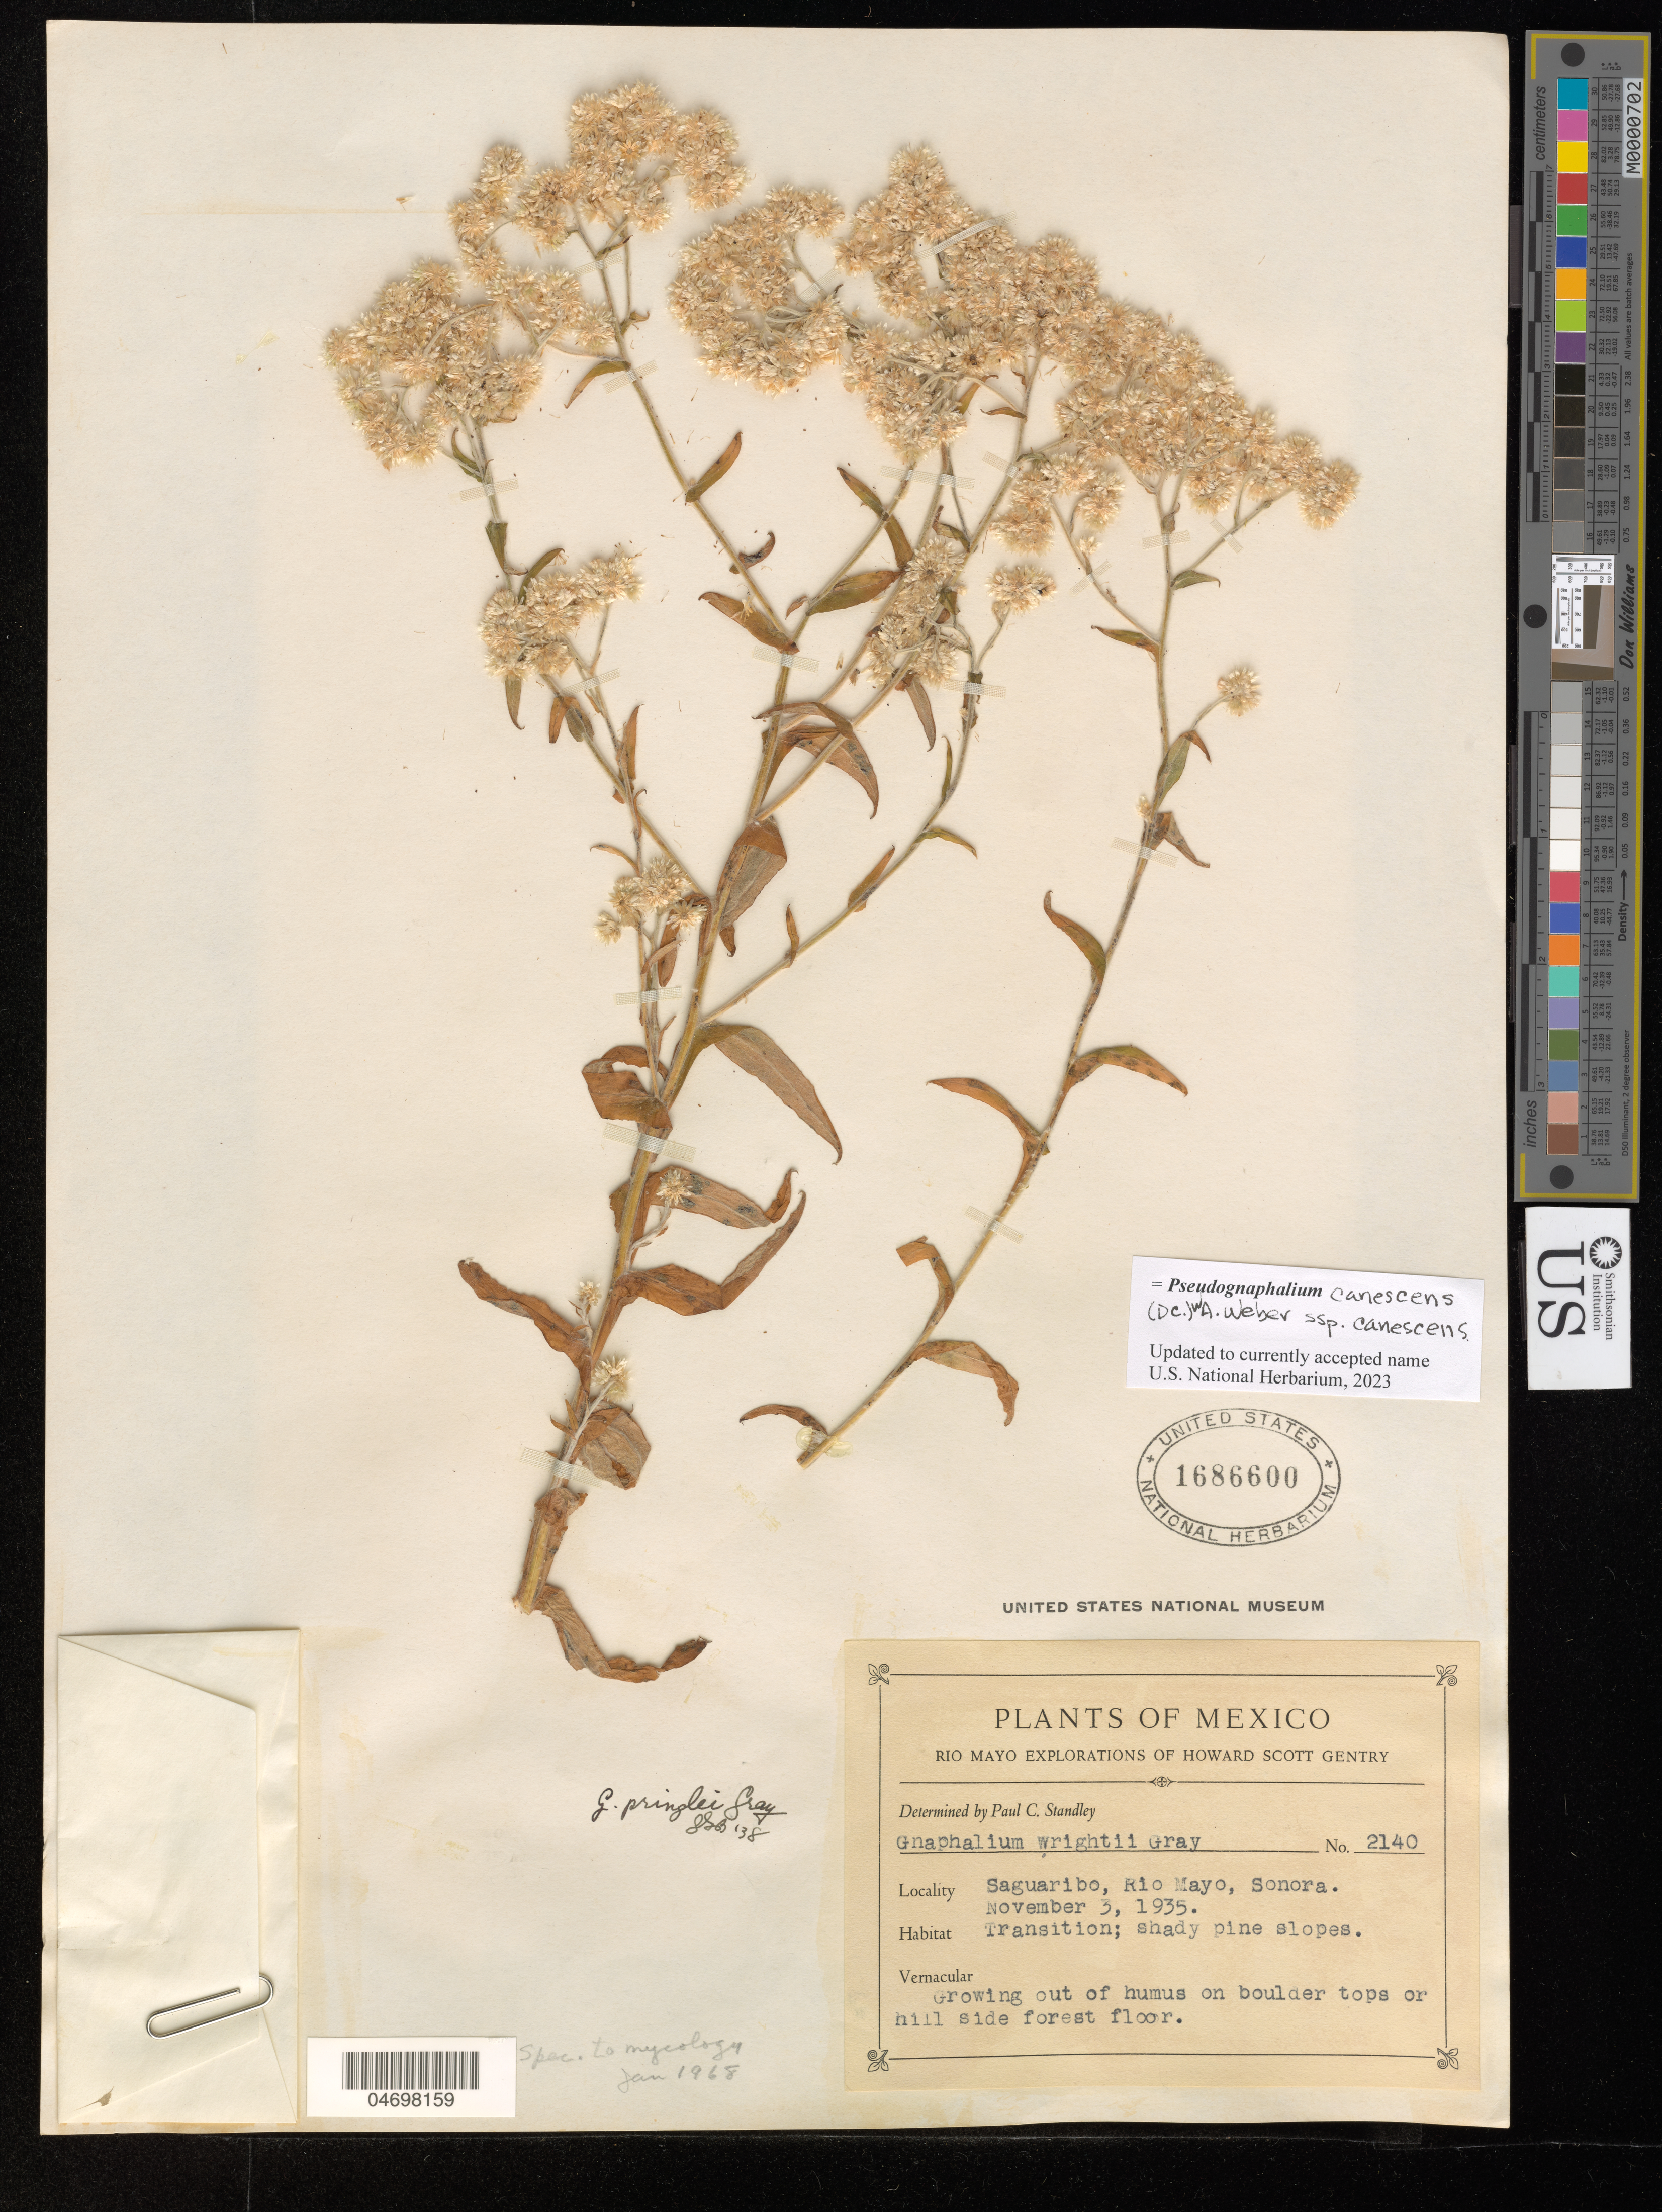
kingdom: Plantae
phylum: Tracheophyta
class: Magnoliopsida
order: Asterales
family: Asteraceae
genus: Pseudognaphalium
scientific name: Pseudognaphalium priscum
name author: G.L. Nesom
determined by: Nesom, Guy L.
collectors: H. S. Gentry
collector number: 2140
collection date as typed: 03 Nov 1935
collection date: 1935-11-03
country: Mexico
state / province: Sonora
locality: Saguaribo, Rio Mayo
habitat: Transition; shady pine slopes.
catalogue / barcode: US 1686600